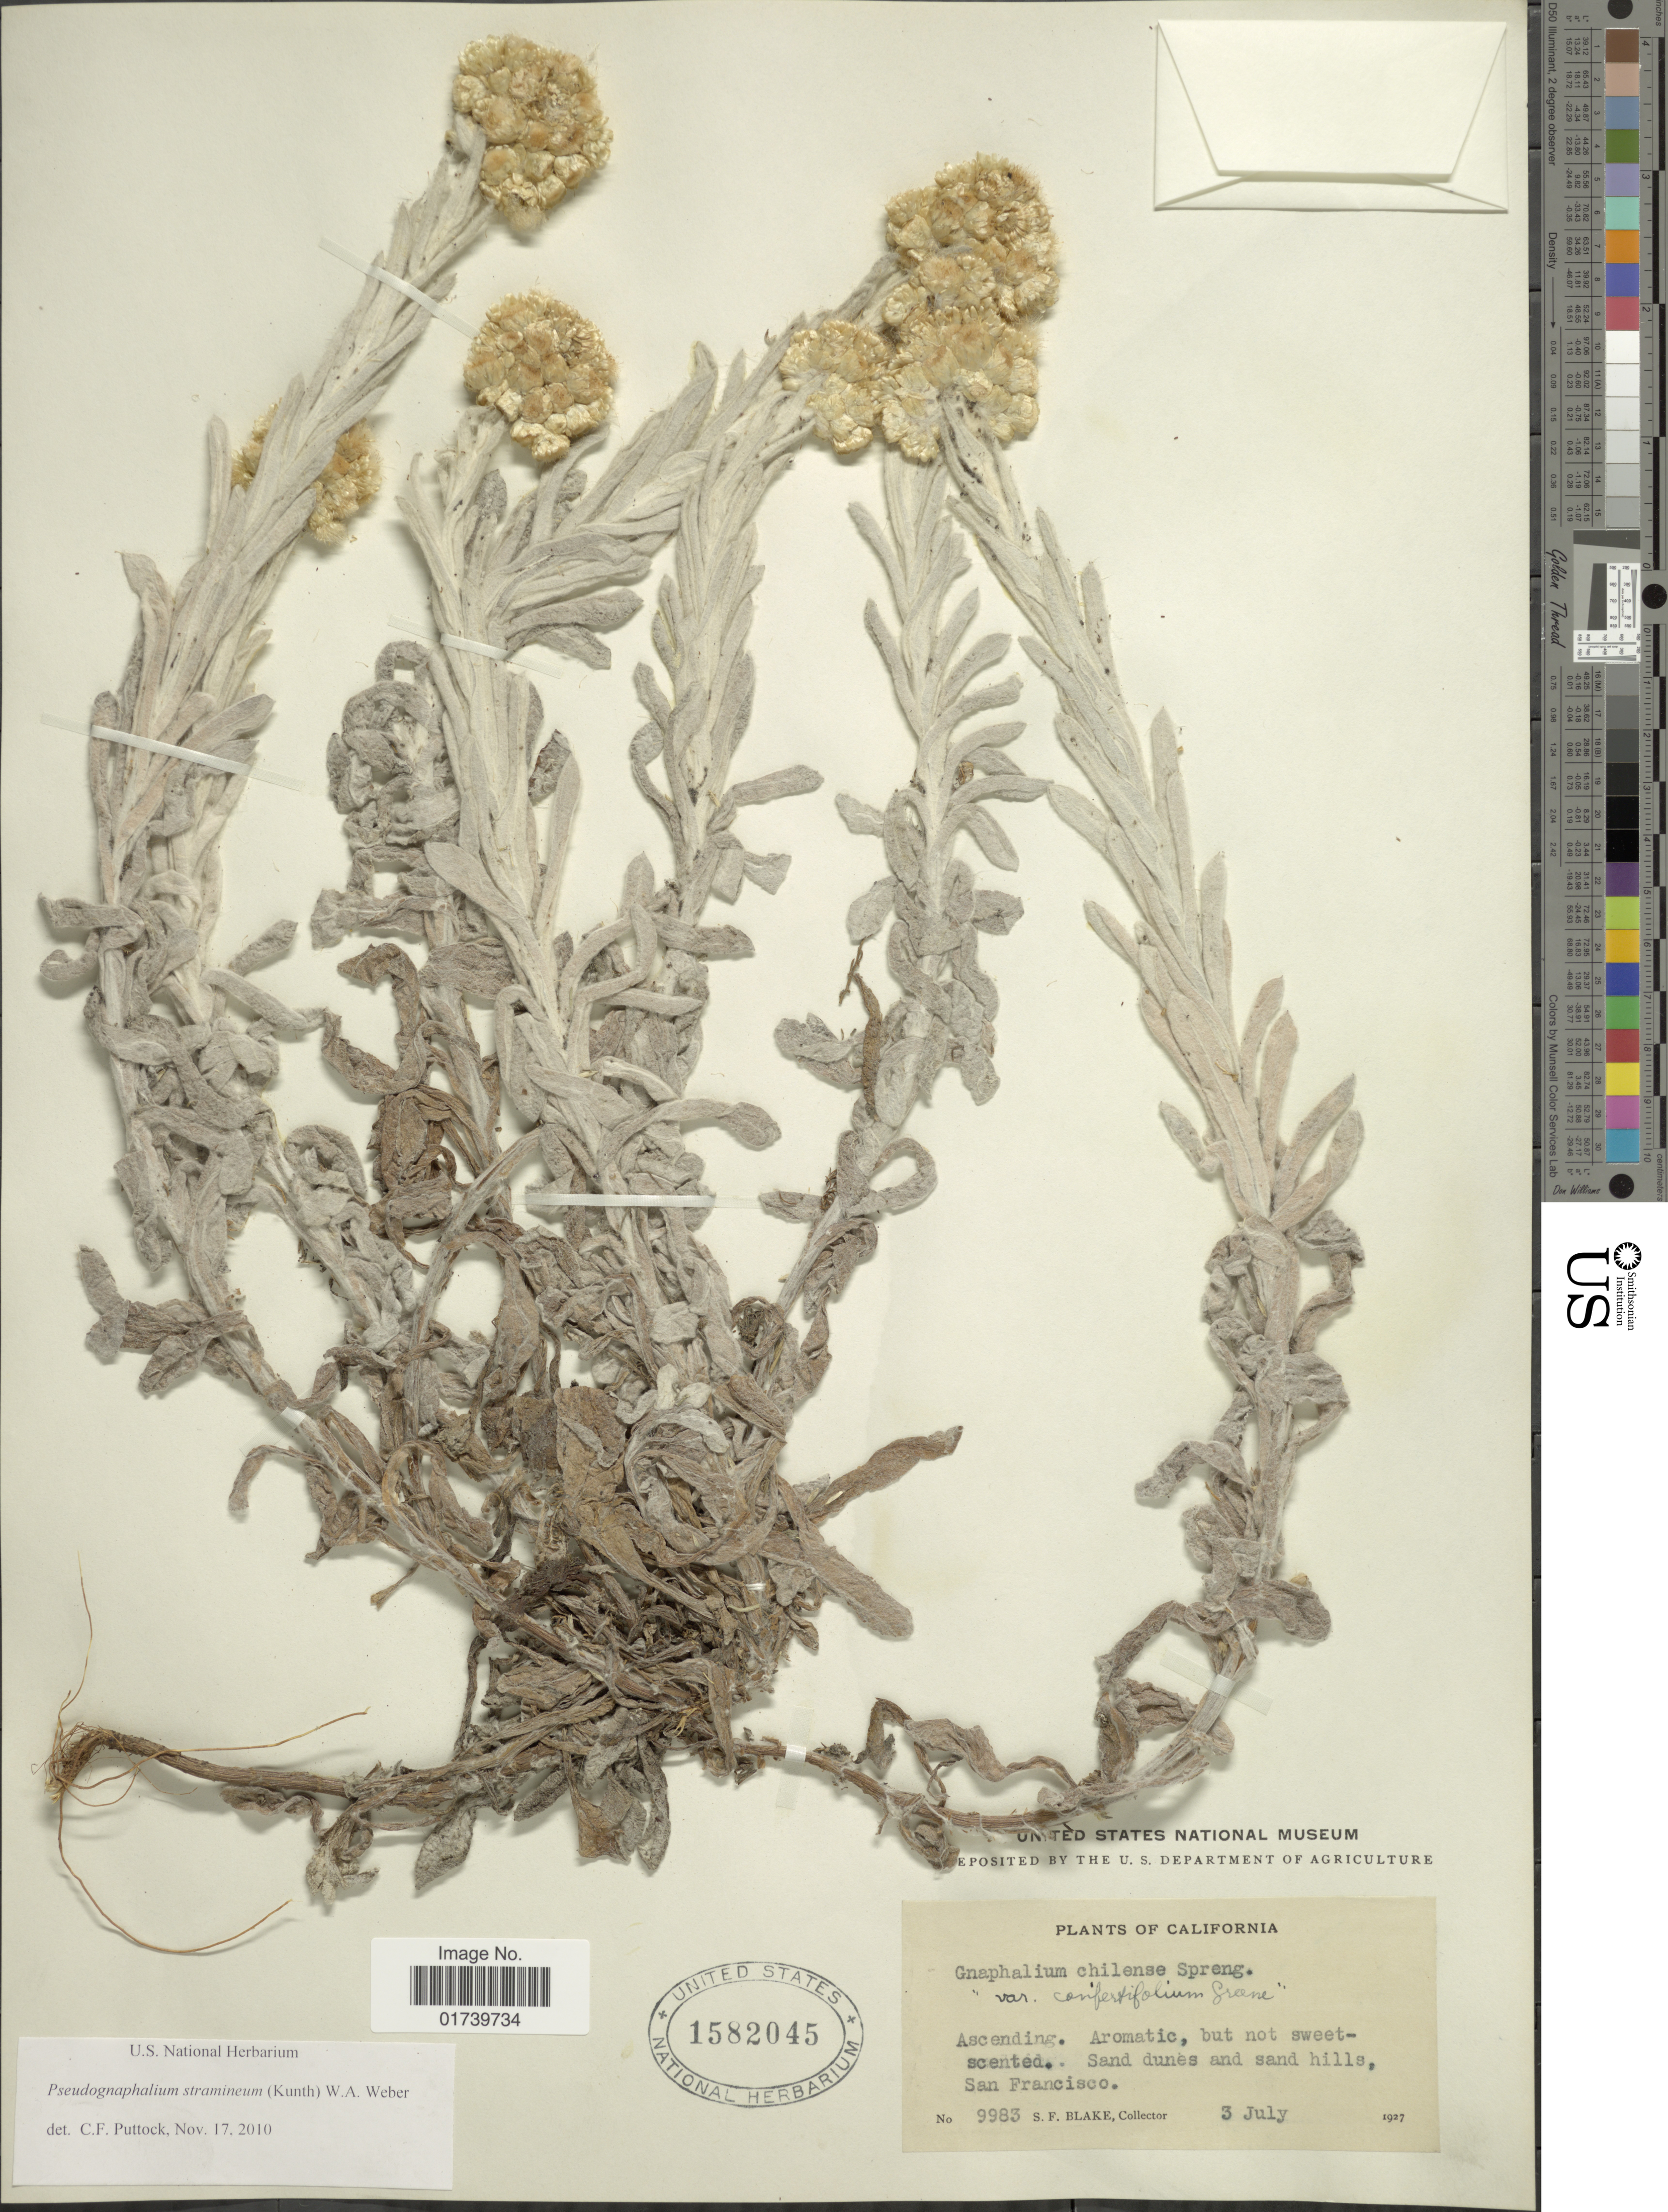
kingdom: Plantae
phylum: Tracheophyta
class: Magnoliopsida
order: Asterales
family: Asteraceae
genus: Pseudognaphalium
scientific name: Pseudognaphalium stramineum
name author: (Kunth) Anderb.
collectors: S. Blake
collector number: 9983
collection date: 1927-07-03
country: United States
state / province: California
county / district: San Francisco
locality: Sand dunes and sand hills, San Francisco.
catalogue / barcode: US 1582045